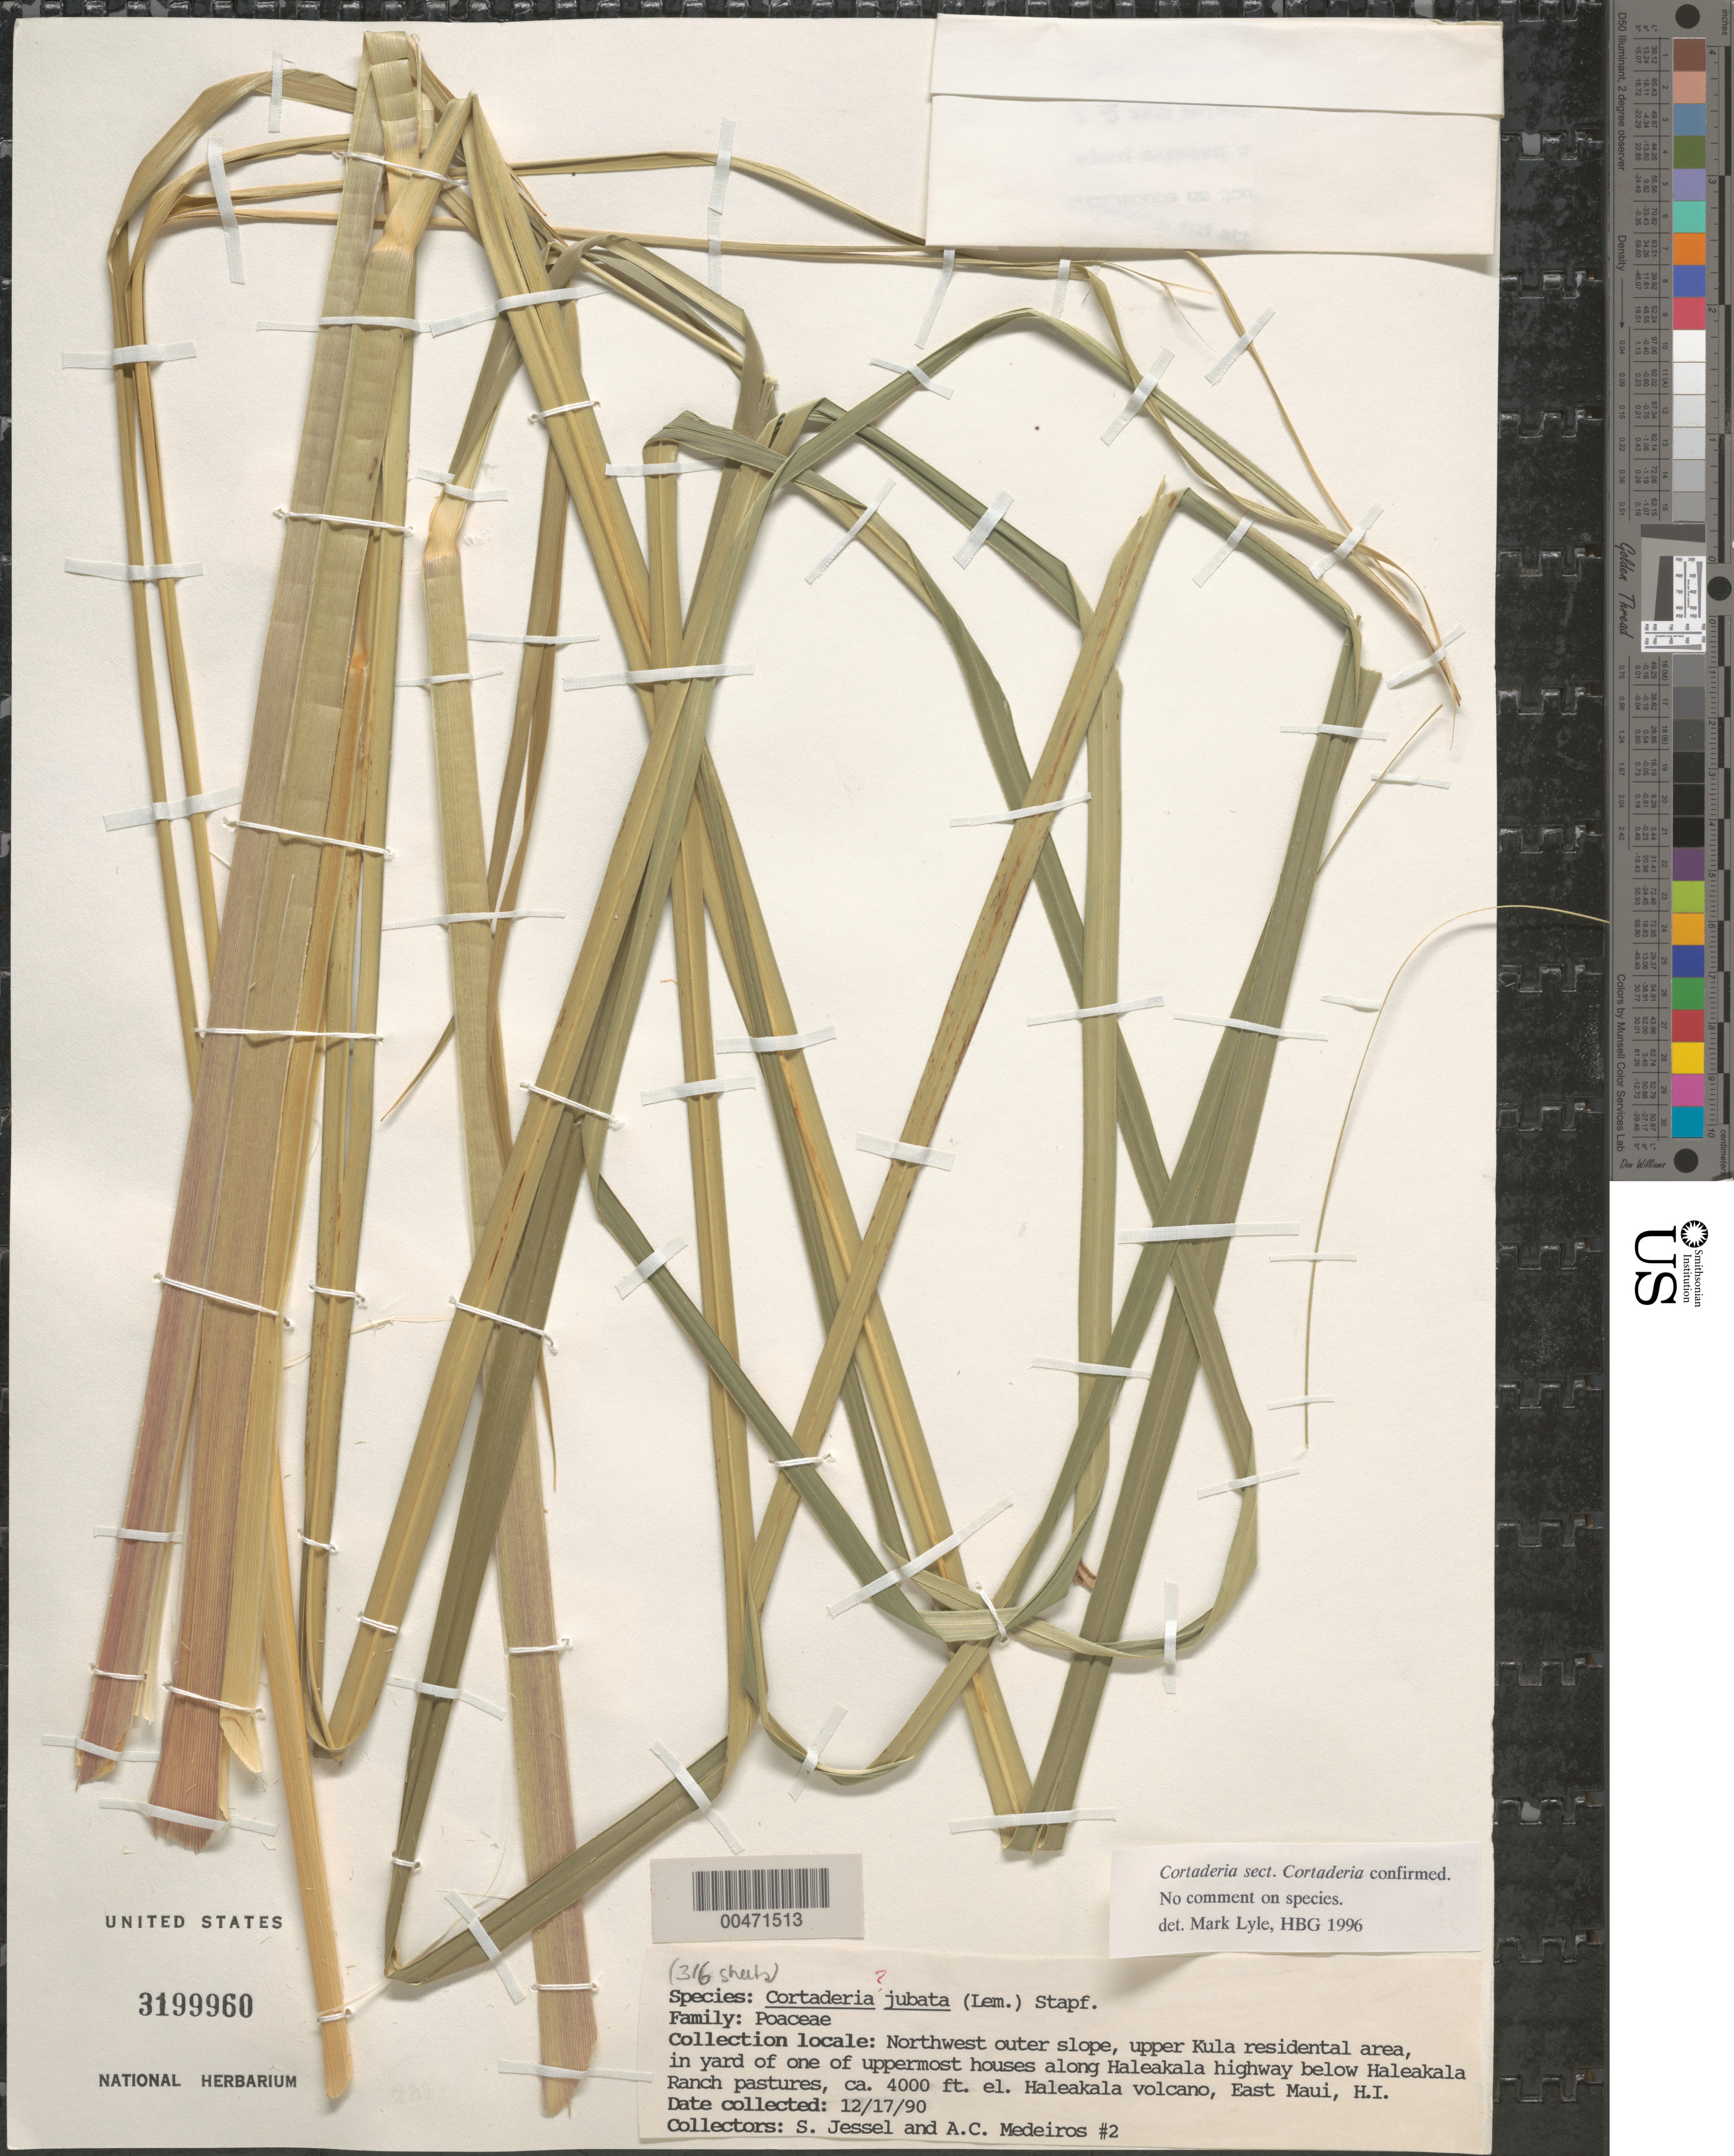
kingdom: Plantae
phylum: Tracheophyta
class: Liliopsida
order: Poales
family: Poaceae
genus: Cortaderia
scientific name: Cortaderia jubata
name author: (Lemoine) Stapf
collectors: S. Jessel & A. Medeiros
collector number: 2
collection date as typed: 17 Dec 1990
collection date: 1990-12-17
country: United States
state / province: Hawaii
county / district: Maui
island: Maui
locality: NW outer slope, upper Kula residential area, ...along Haleakala hwy below Haleakala Ranch pastures, Haleakala Volcano, E Maui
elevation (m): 1219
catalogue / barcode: US 3199960